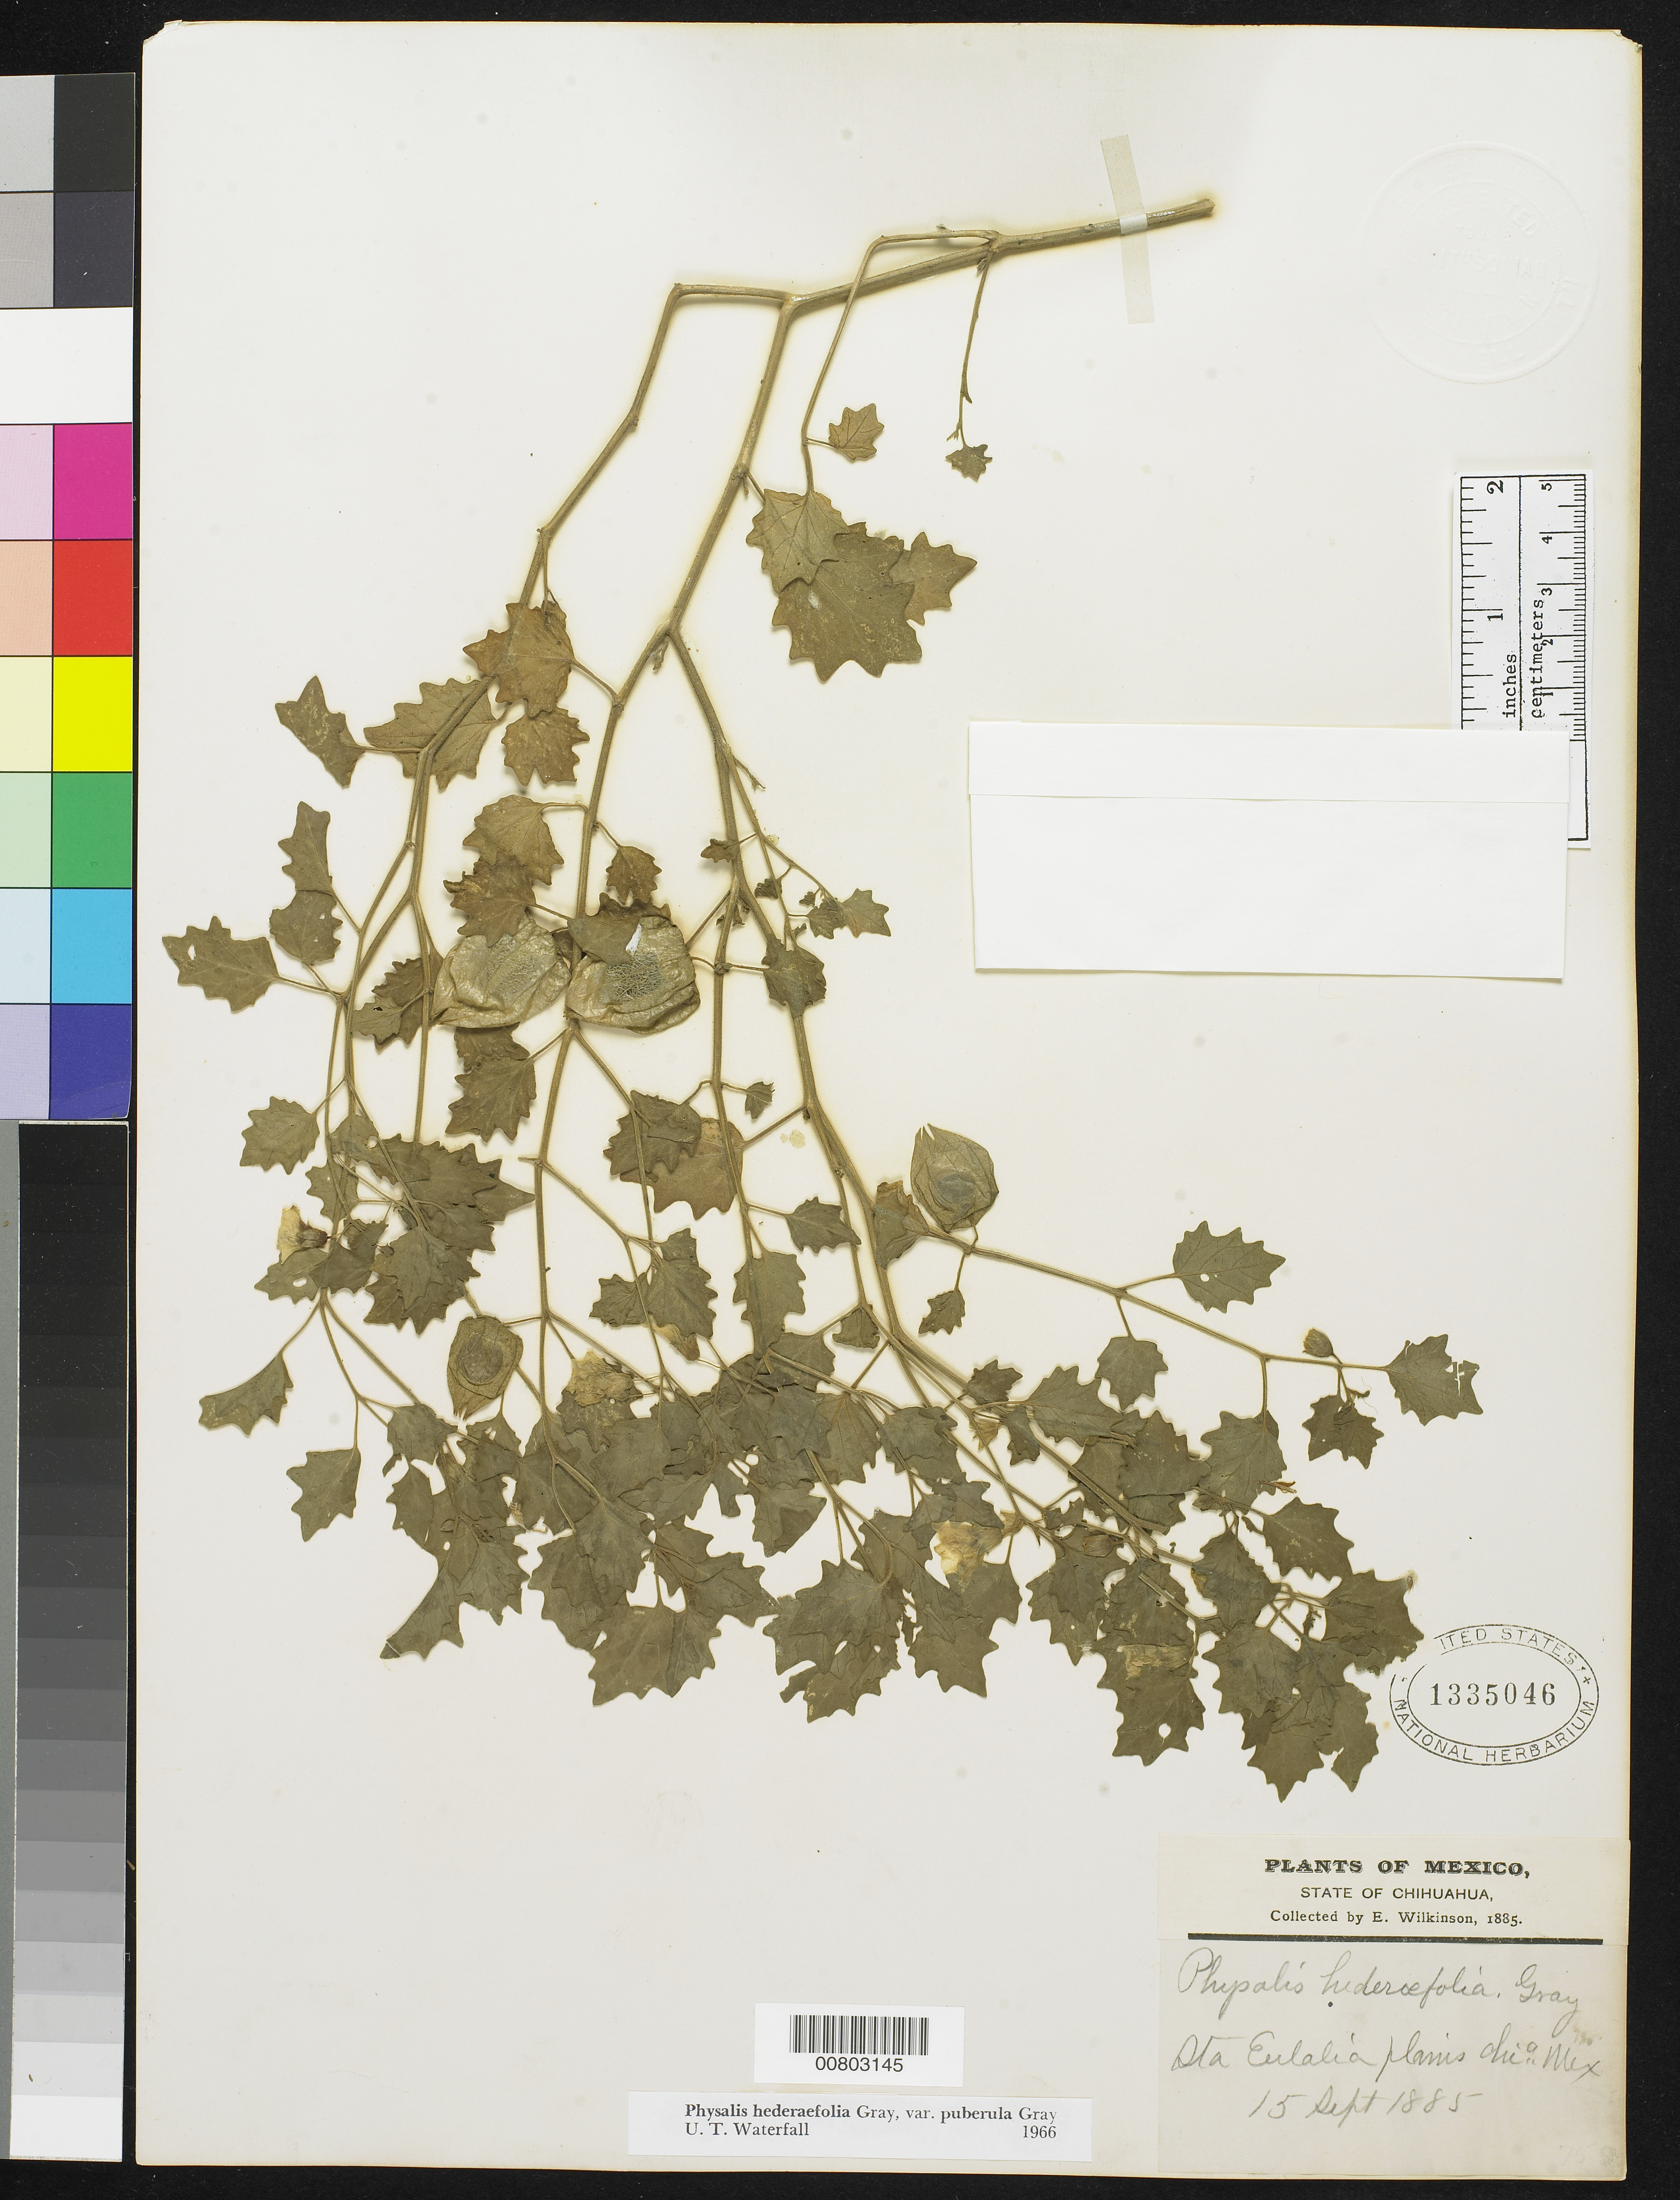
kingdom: Plantae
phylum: Tracheophyta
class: Magnoliopsida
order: Solanales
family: Solanaceae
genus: Physalis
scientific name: Physalis hederifolia var. puberula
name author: A. Gray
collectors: E. Wilkinson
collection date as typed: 15 Sep 1885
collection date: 1885-09-15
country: Mexico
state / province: Chihuahua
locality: Sta. Eulalia plains, Chihuahua.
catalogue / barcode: US 1335046